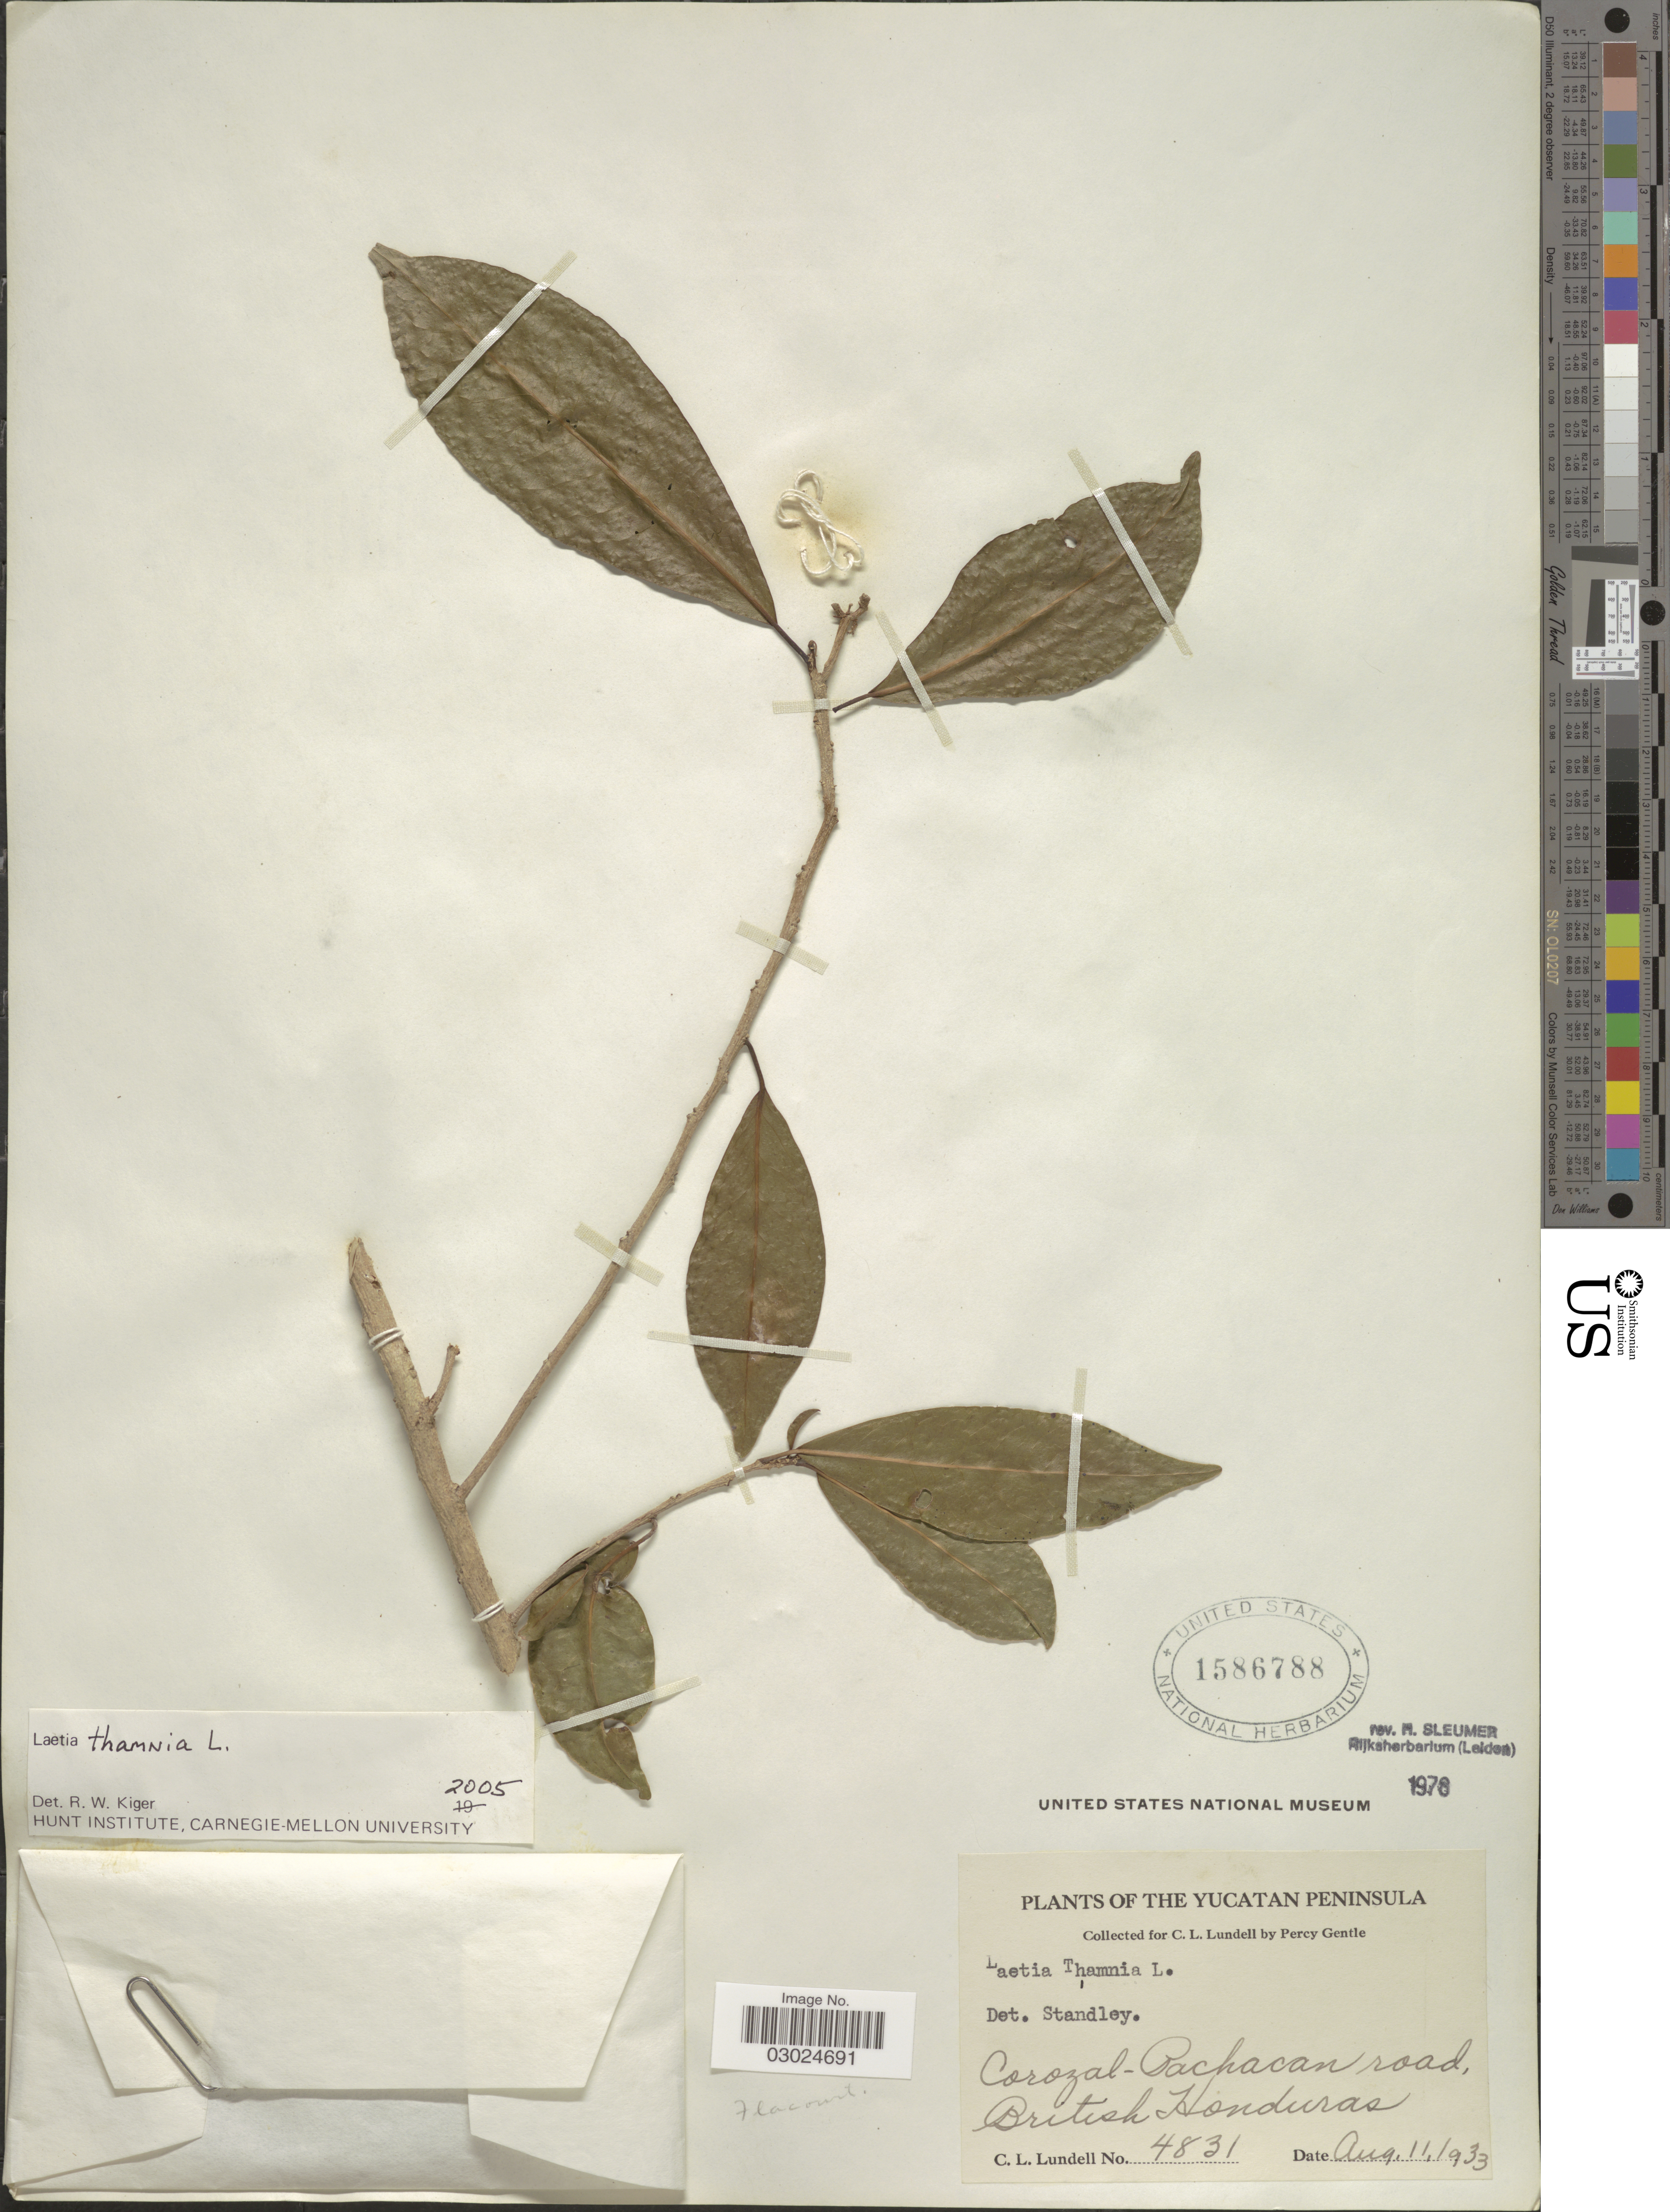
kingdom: Plantae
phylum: Tracheophyta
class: Magnoliopsida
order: Malpighiales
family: Salicaceae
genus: Laetia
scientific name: Laetia thamnia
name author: L.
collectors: C. L. Lundell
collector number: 4831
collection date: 1933-08-11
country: Belize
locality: Yucatan Peninsula, British Honduras.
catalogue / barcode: US 1586788